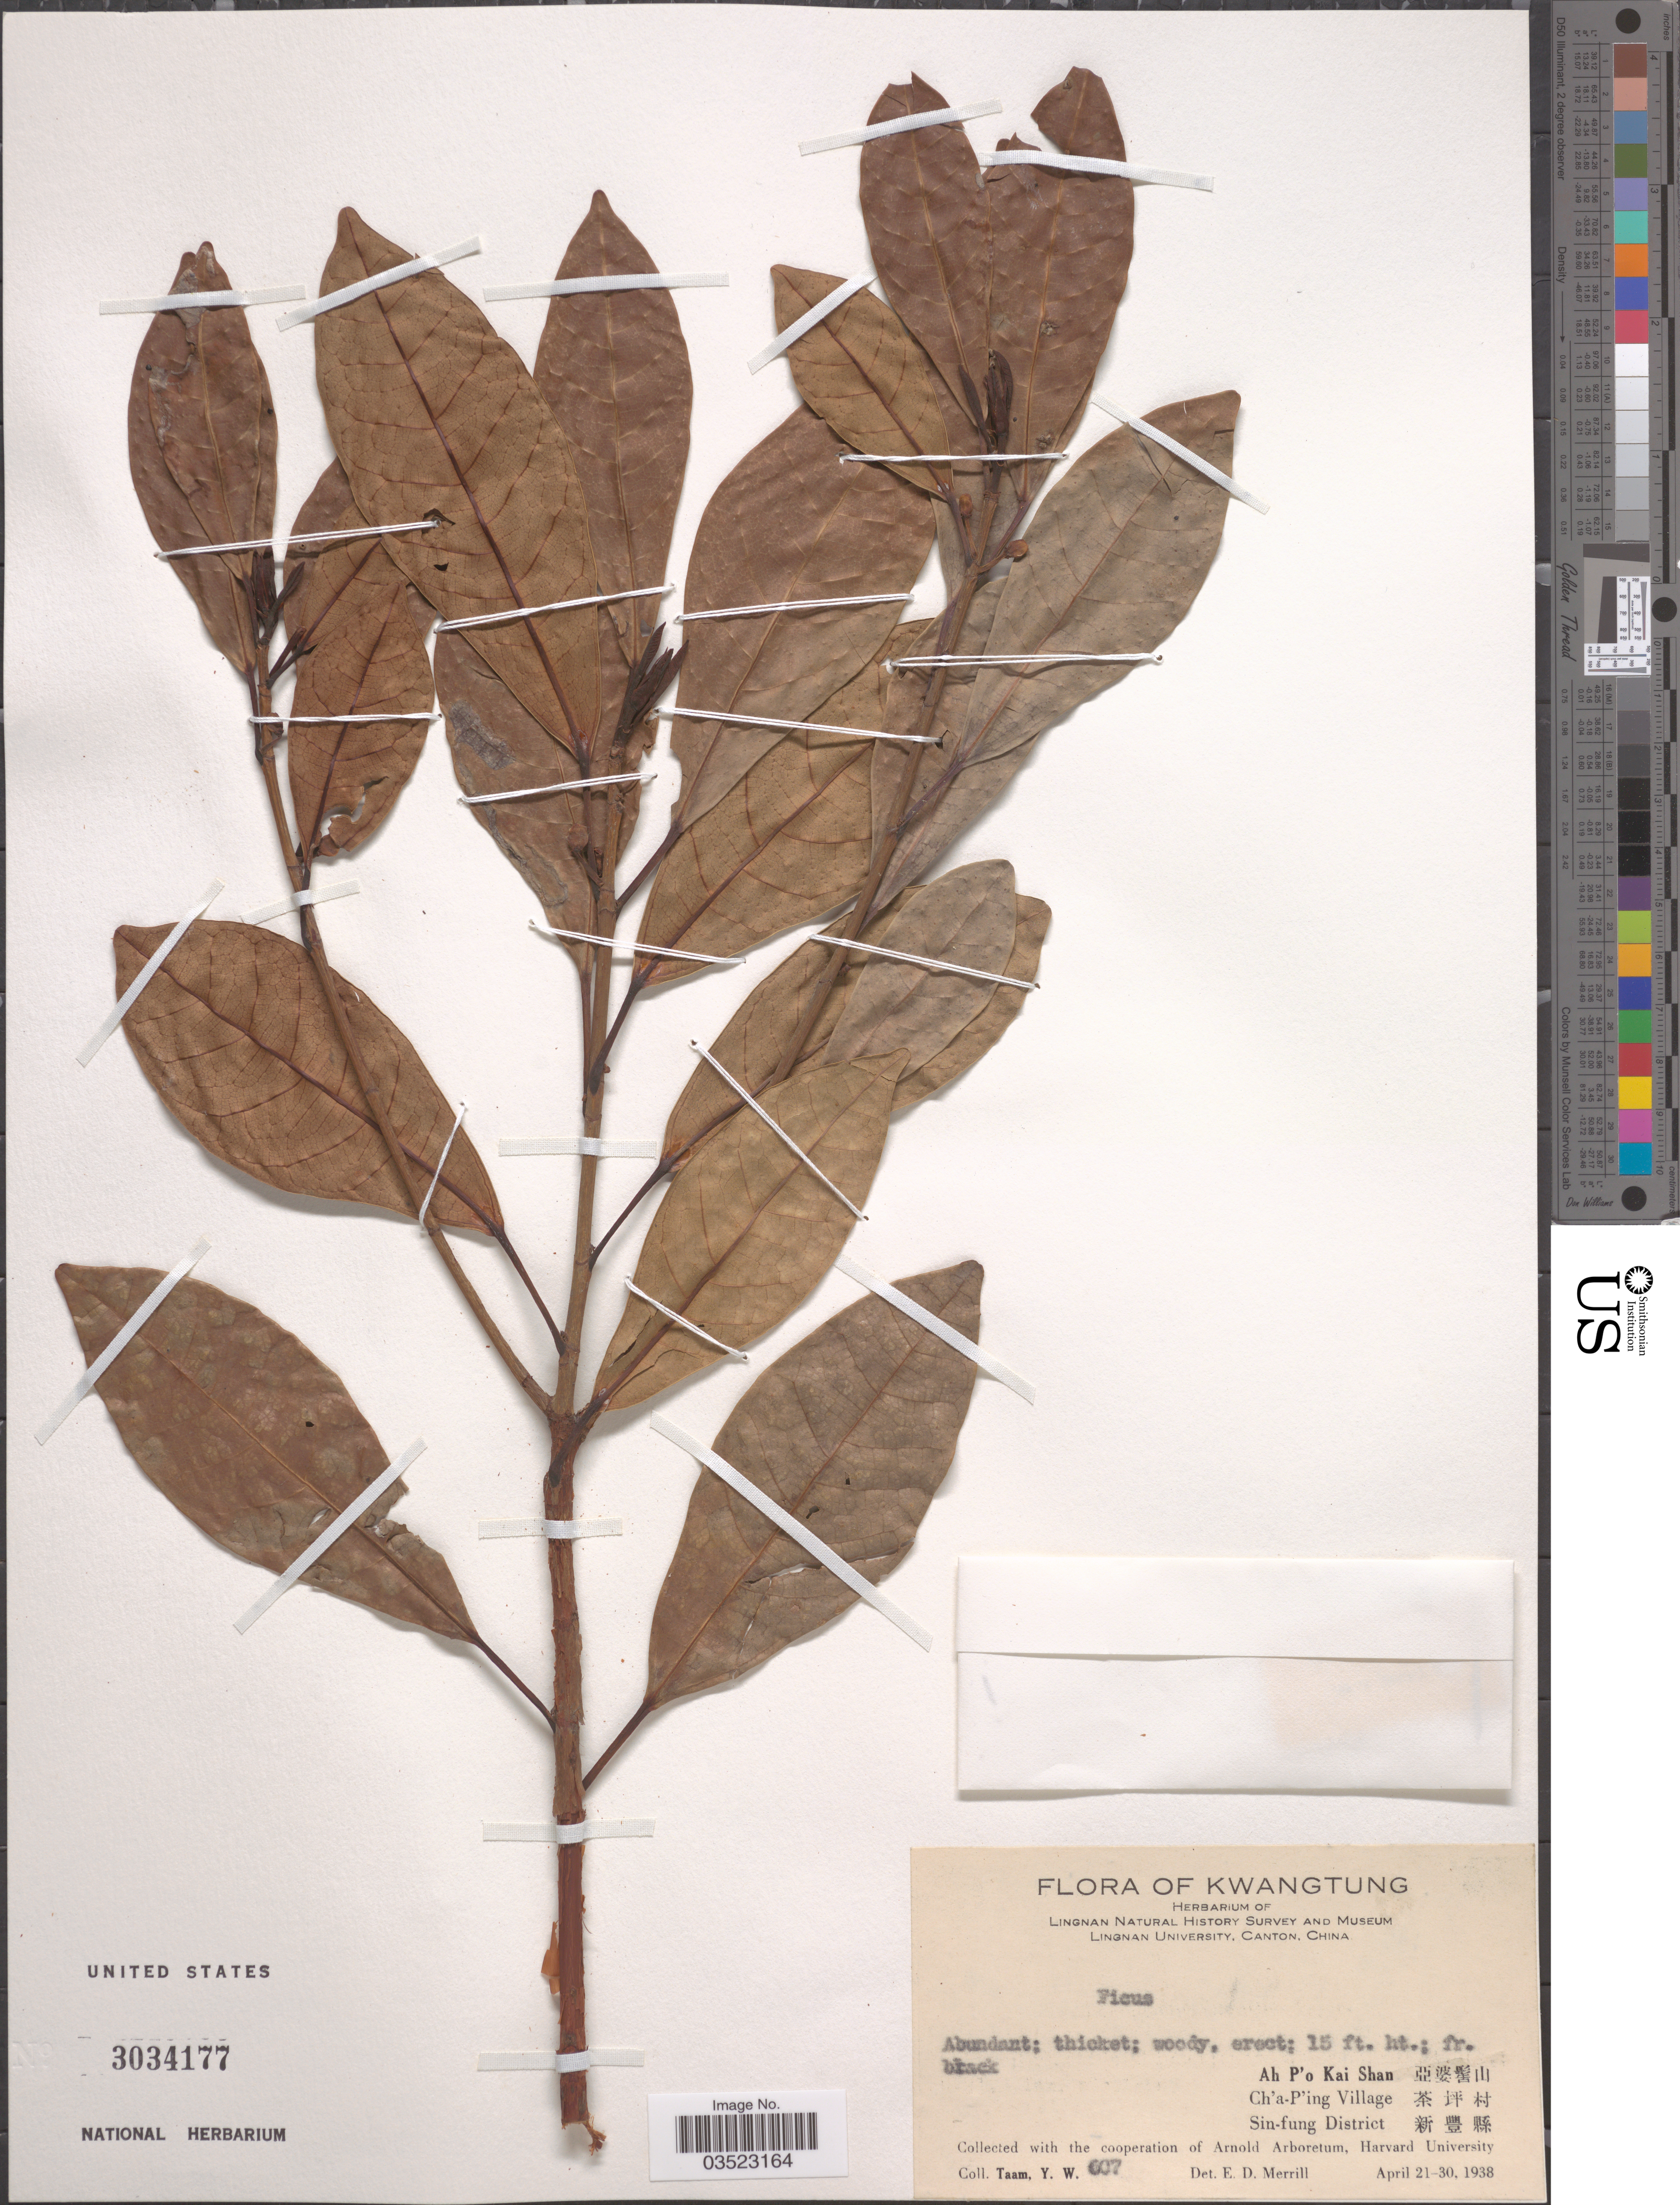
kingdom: Plantae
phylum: Tracheophyta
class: Magnoliopsida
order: Rosales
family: Moraceae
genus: Ficus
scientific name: Ficus sp.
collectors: Y. W. Taam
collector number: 607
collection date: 1938-04-21/1938-04-30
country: China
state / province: Guangdong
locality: Kwangtung. Lingnan Natural History Survey and Museum Lingnan University. Ah P'o Kai Shan [Foreign script] Ch'a-P'ing Village [Foreign script] Sin-fung District [Foreign script].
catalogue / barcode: US 3034177